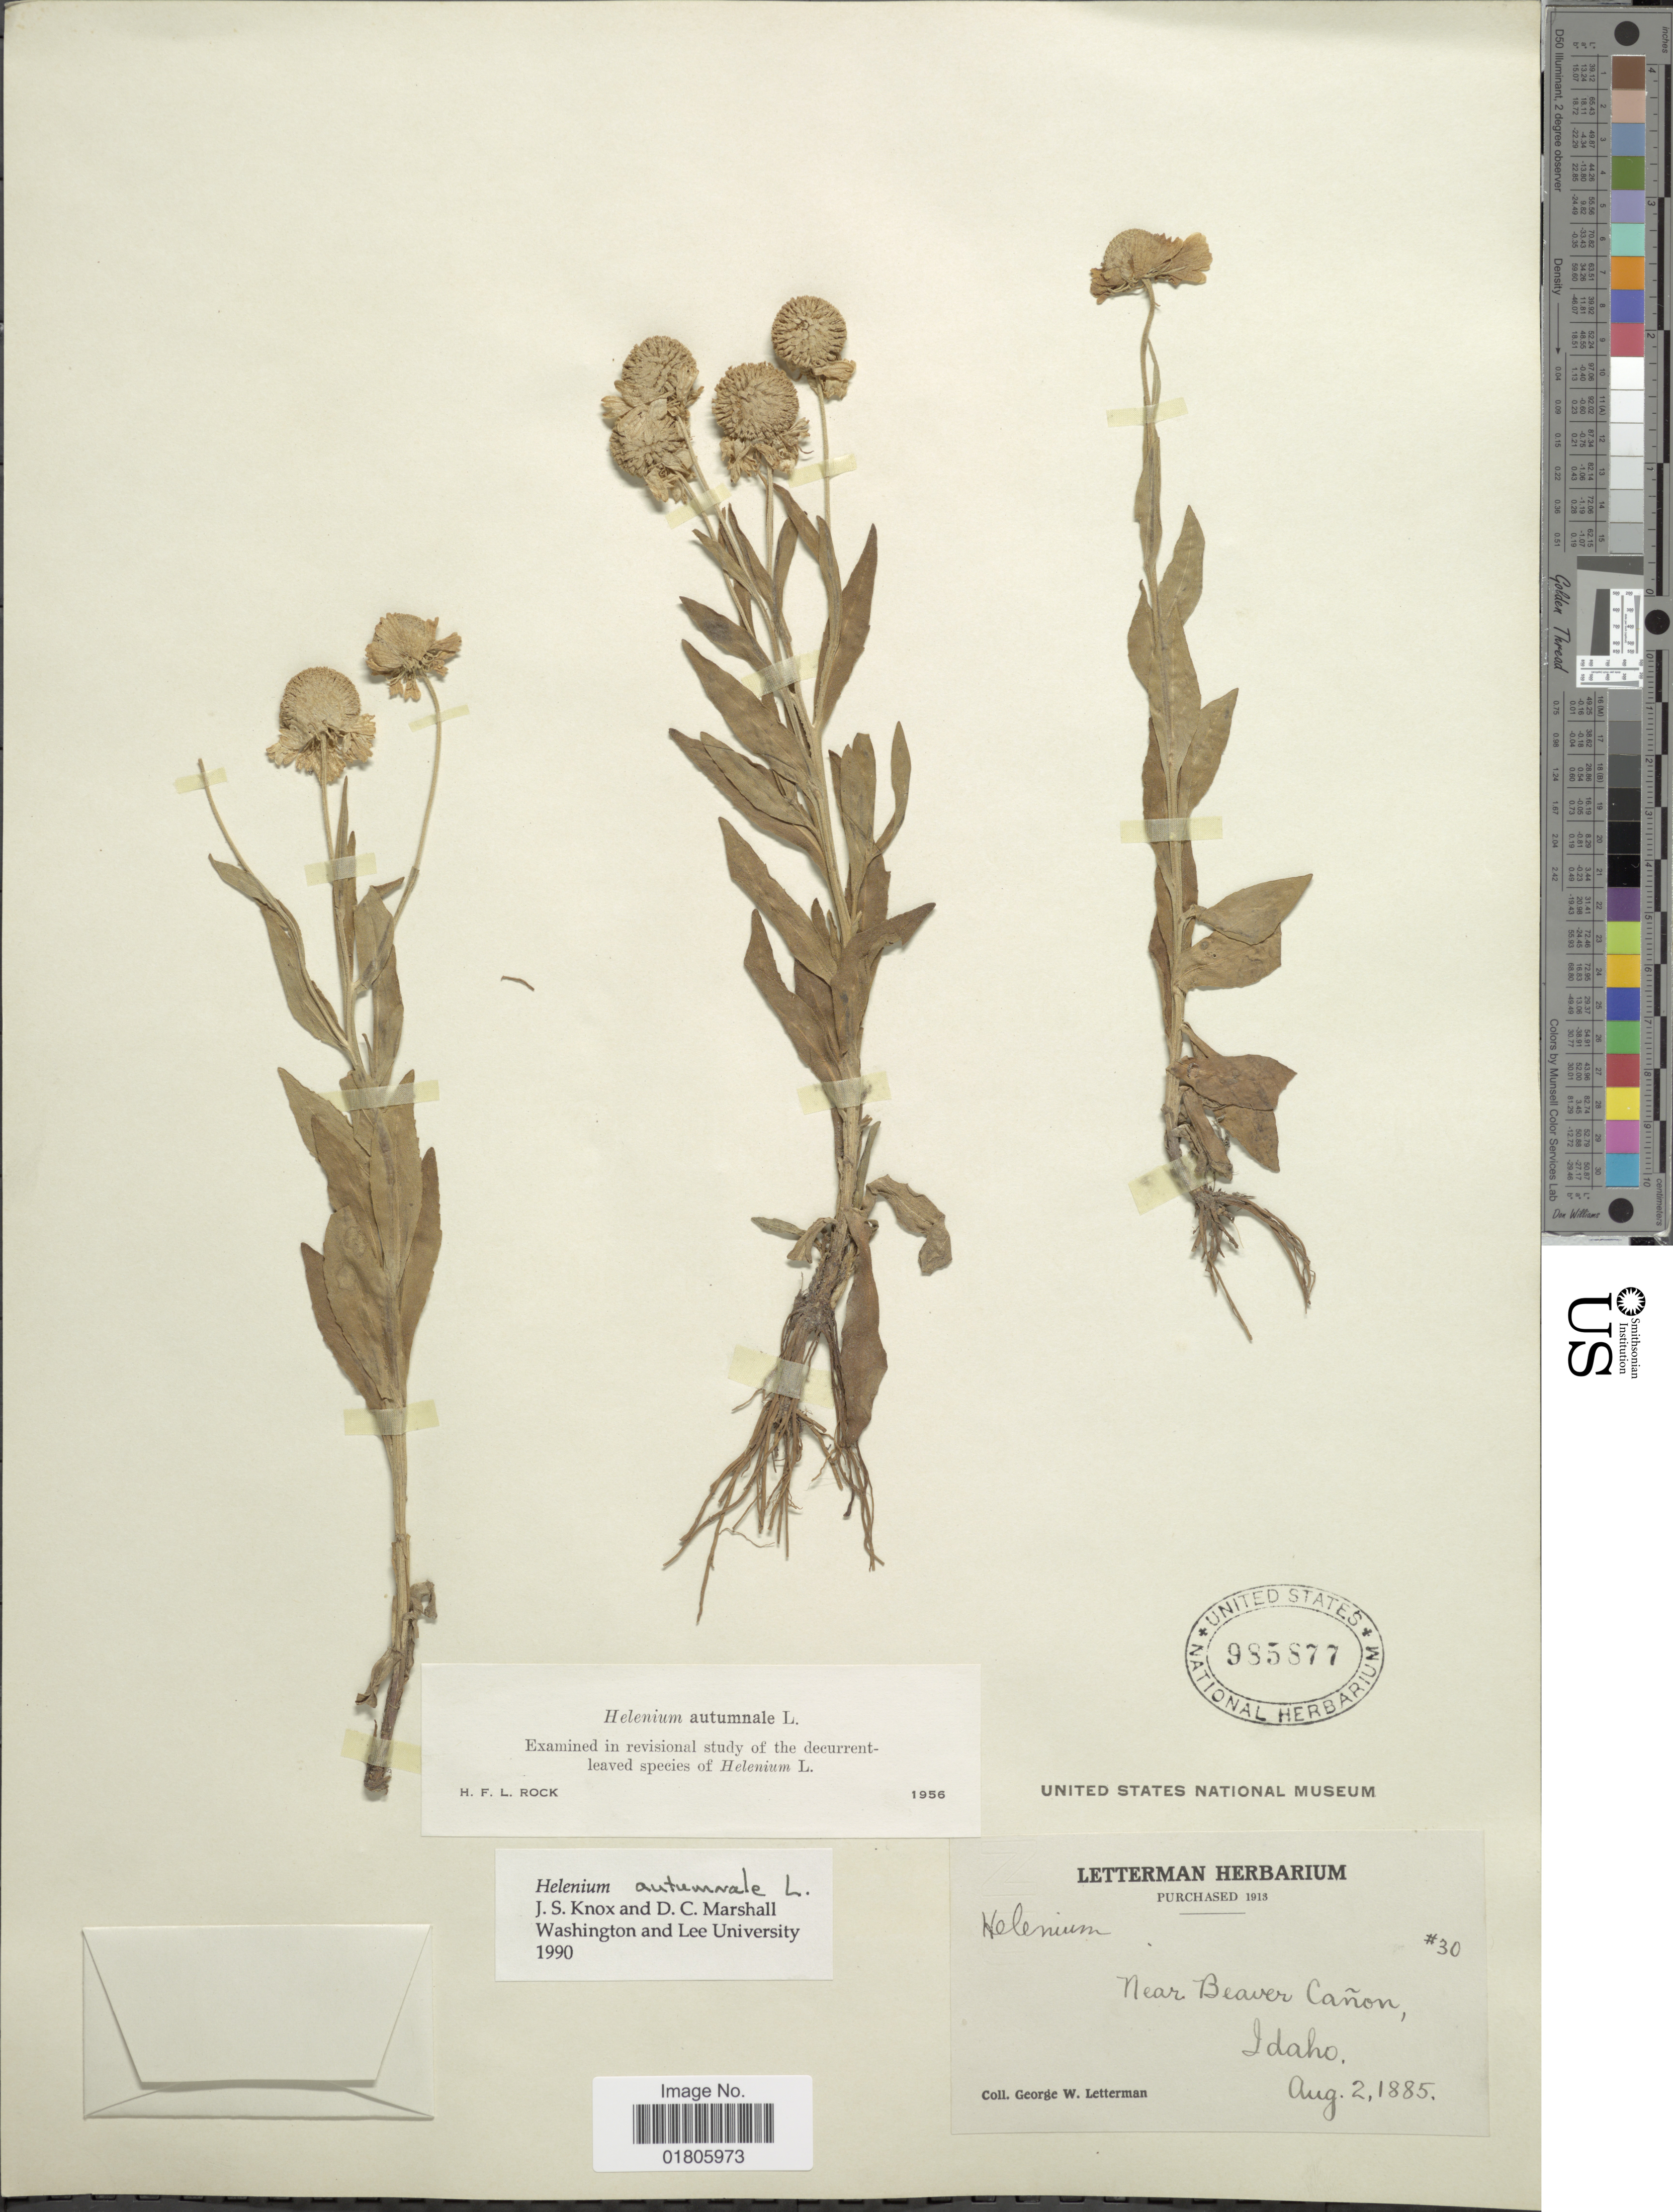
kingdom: Plantae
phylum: Tracheophyta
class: Magnoliopsida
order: Asterales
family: Asteraceae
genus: Helenium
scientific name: Helenium autumnale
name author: L.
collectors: G. W. Letterman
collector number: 30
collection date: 1885-08-02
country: United States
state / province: Idaho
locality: Near Beaver canon, Isaho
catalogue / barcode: US 985877